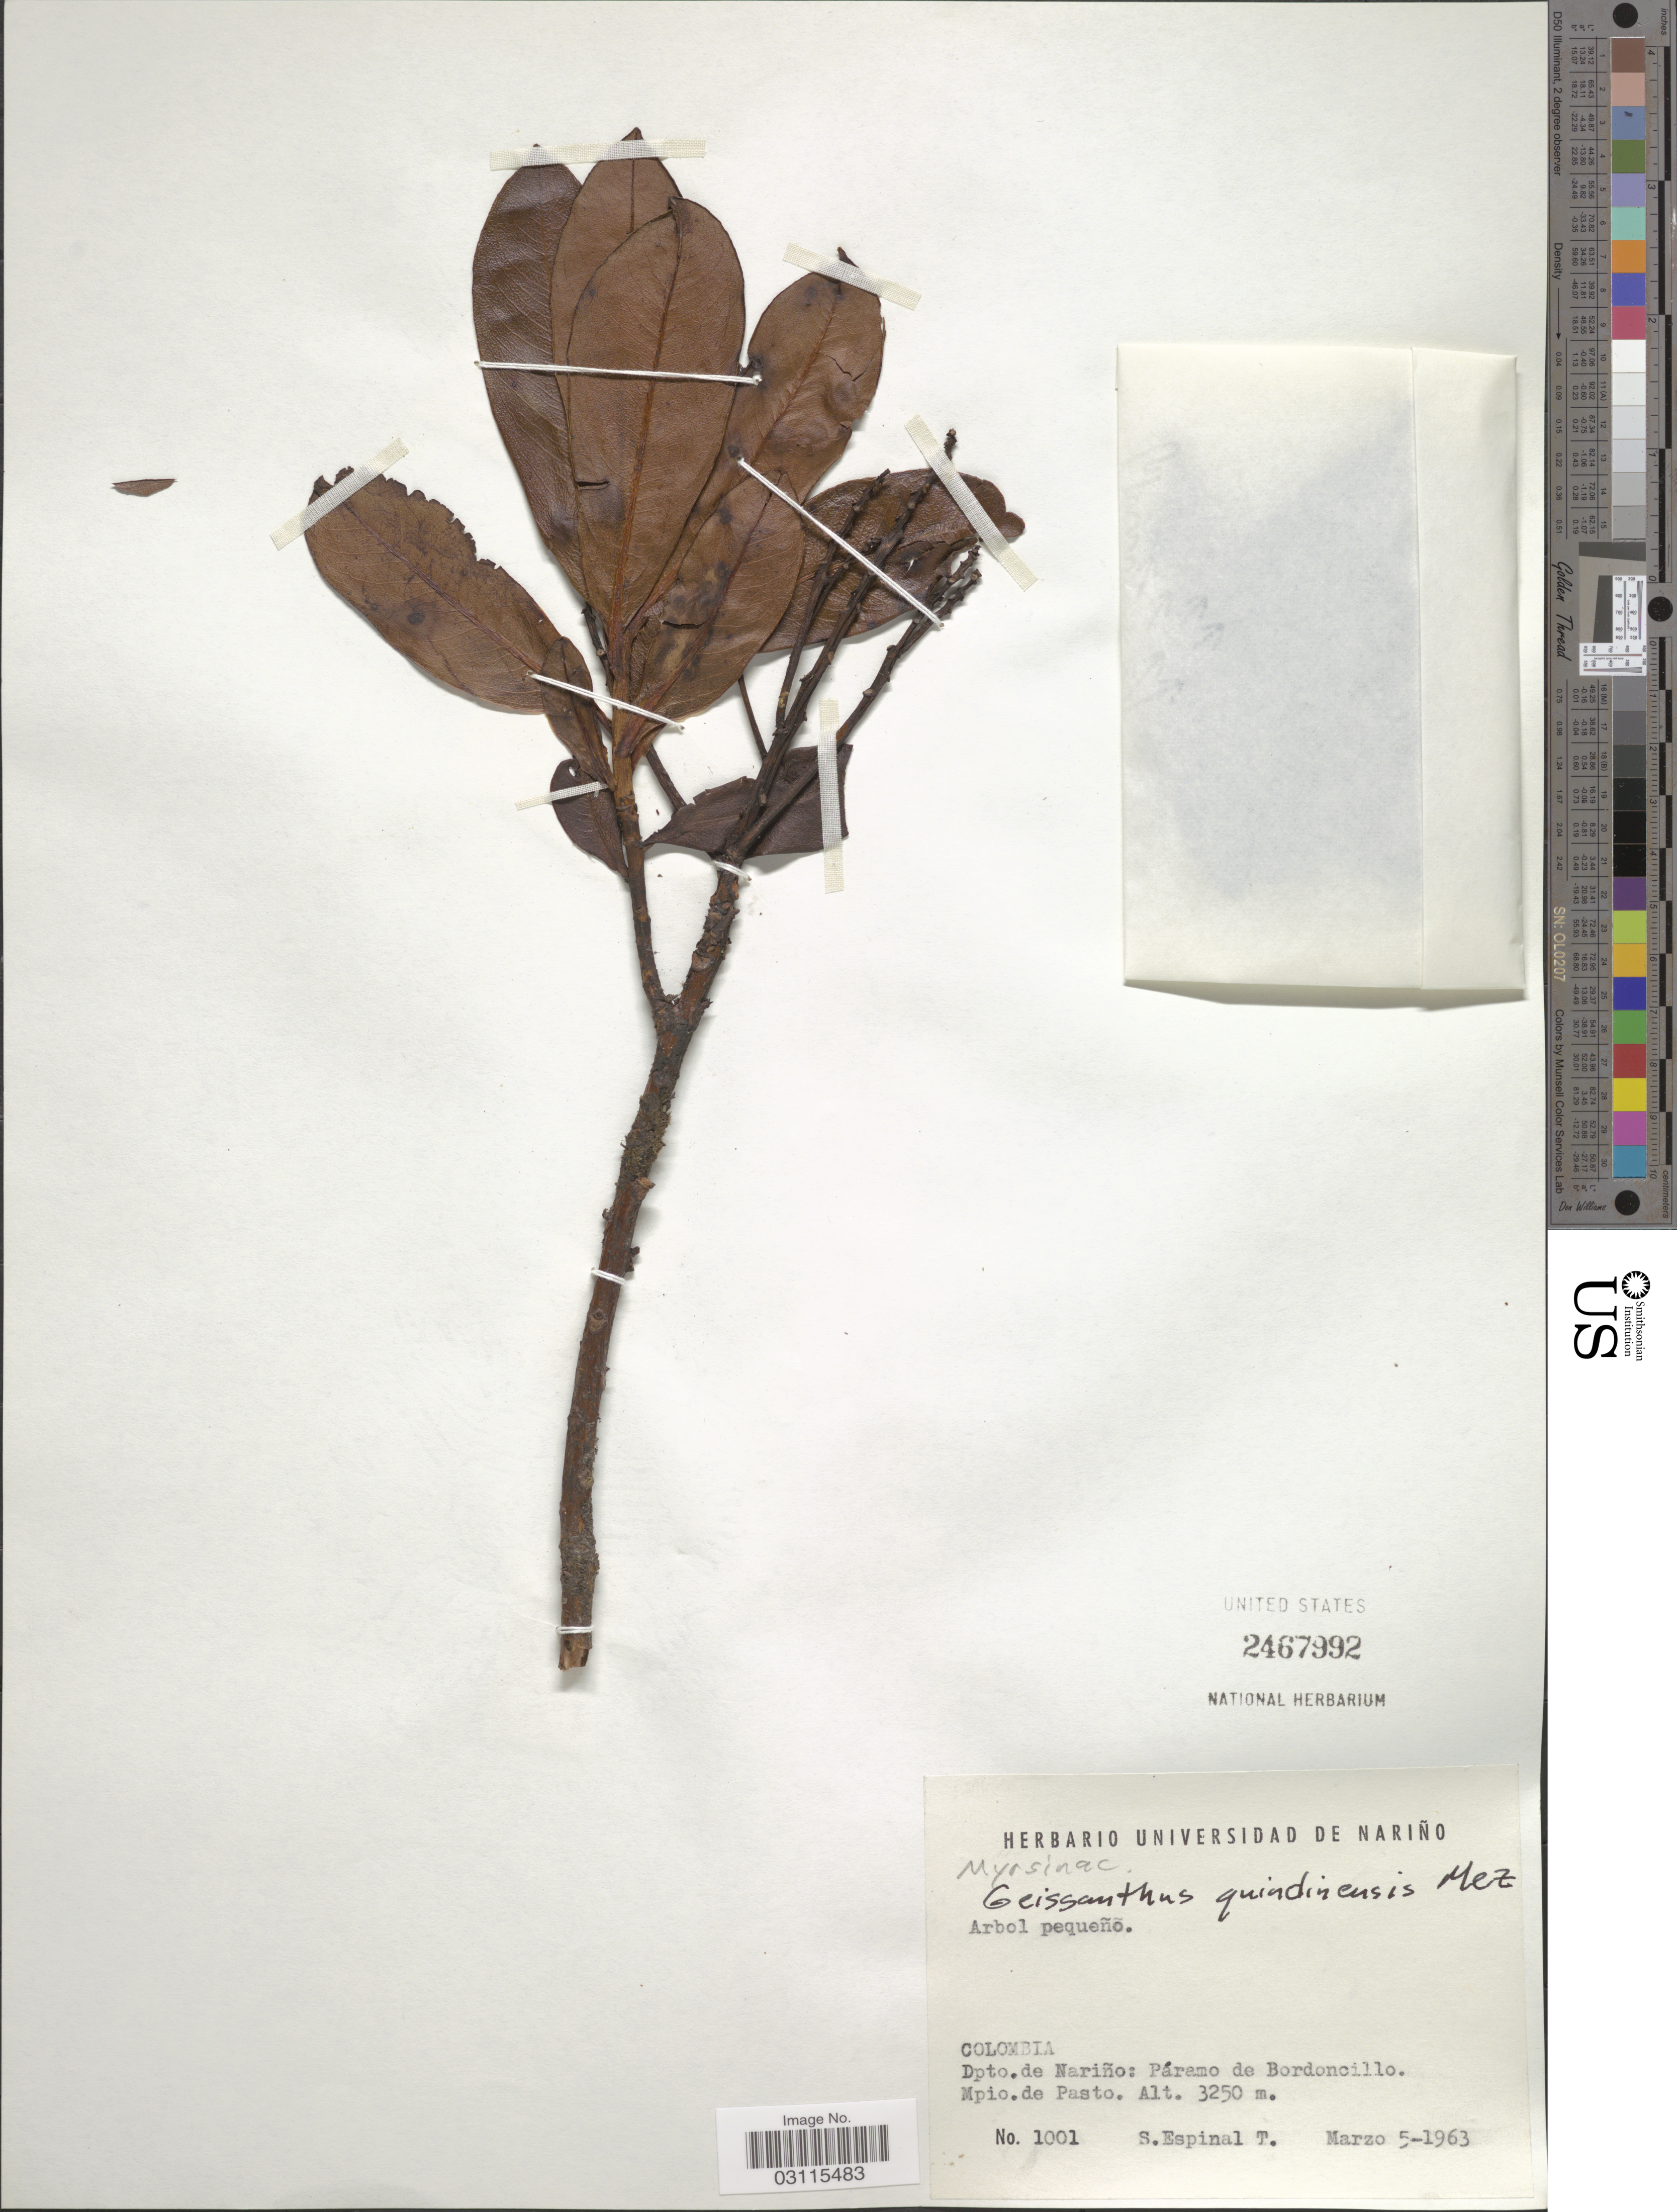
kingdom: Plantae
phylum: Tracheophyta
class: Magnoliopsida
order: Ericales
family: Primulaceae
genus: Geissanthus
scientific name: Geissanthus quindiensis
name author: Mez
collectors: S. T. Espinal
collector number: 1001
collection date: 1963-03-05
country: Colombia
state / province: Nariño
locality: Dpto. de Nariño: Páramo de Bordoncillo. Mpio de Pasto.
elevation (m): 3250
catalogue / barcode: US 2467992